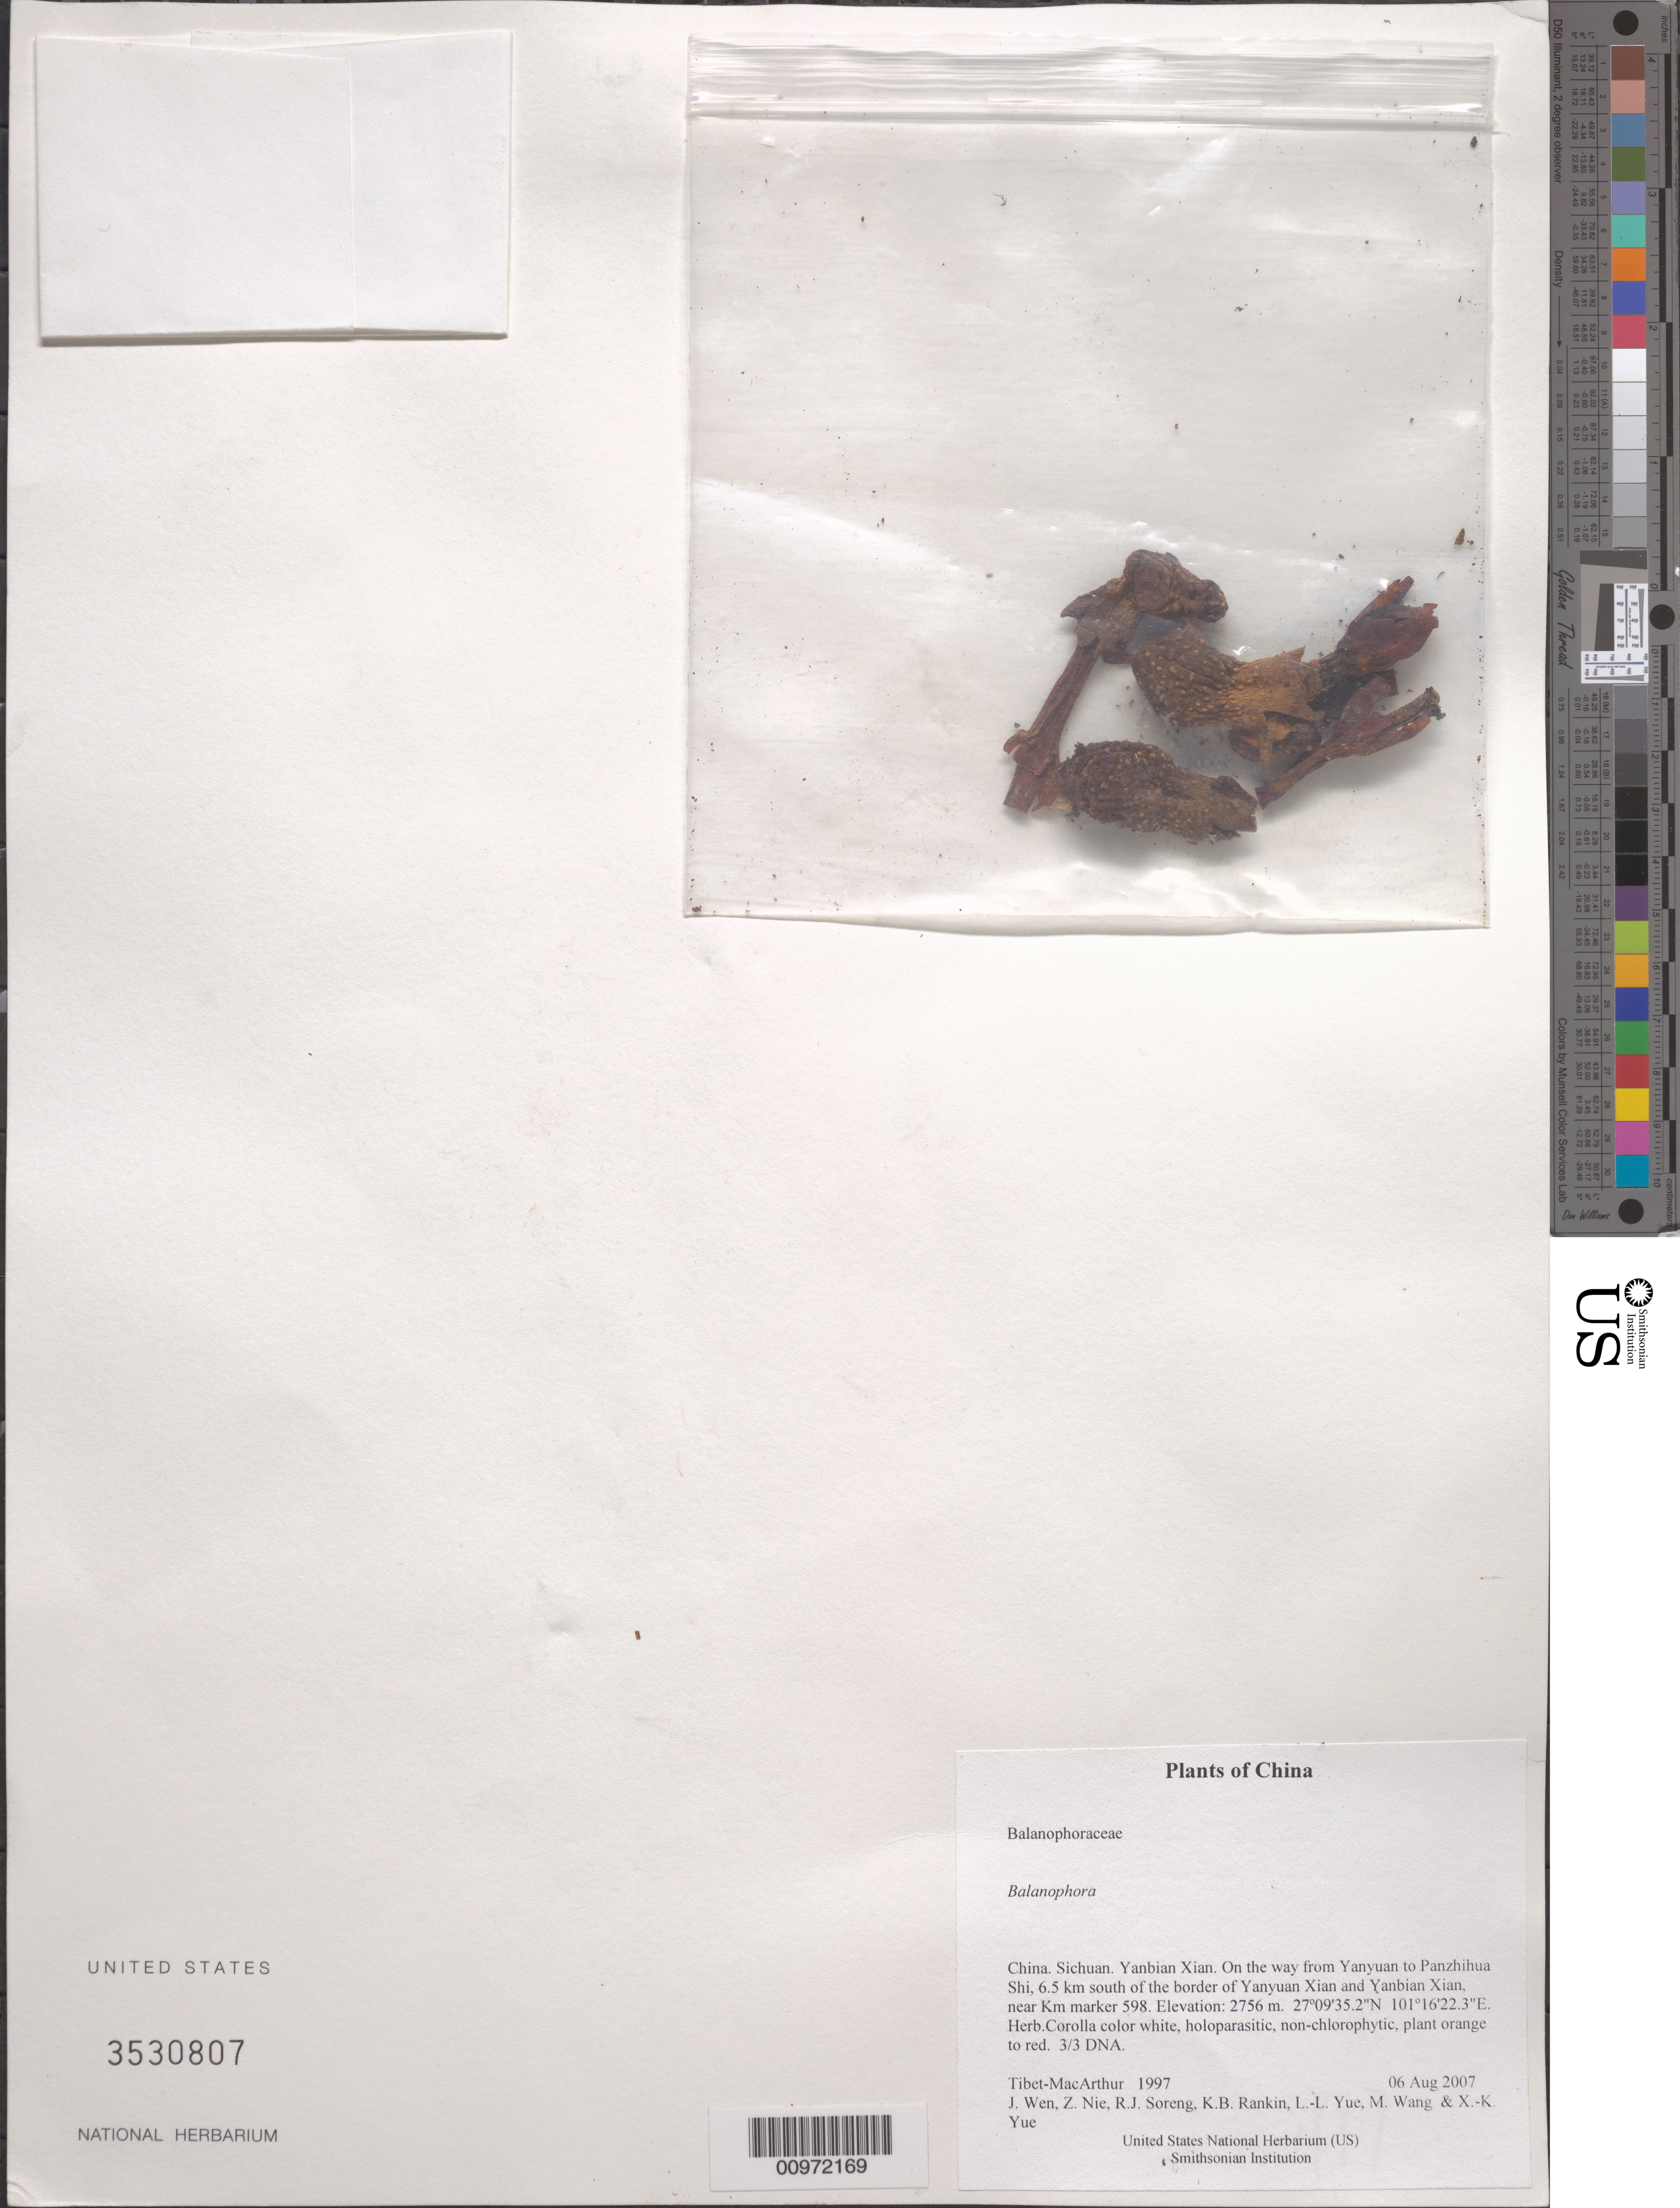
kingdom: Plantae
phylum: Tracheophyta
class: Magnoliopsida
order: Santalales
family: Balanophoraceae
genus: Balanophora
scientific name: Balanophora sp.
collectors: Tibet-MacArthur, J. Wen, Z. Nie, R. J. Soreng, K. Rankin, L. Yue, M. Wang & X. Yue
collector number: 1997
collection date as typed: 06 Aug 2007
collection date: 2007-08-06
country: China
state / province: Sichuan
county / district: Yanbian Xian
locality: On the way from Yanyuan to Panzhihua Shi, 6.5 km south of the border of Yanyuan Xian and Yanbian Xian, near Km marker 598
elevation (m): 2756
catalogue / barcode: US 3530807